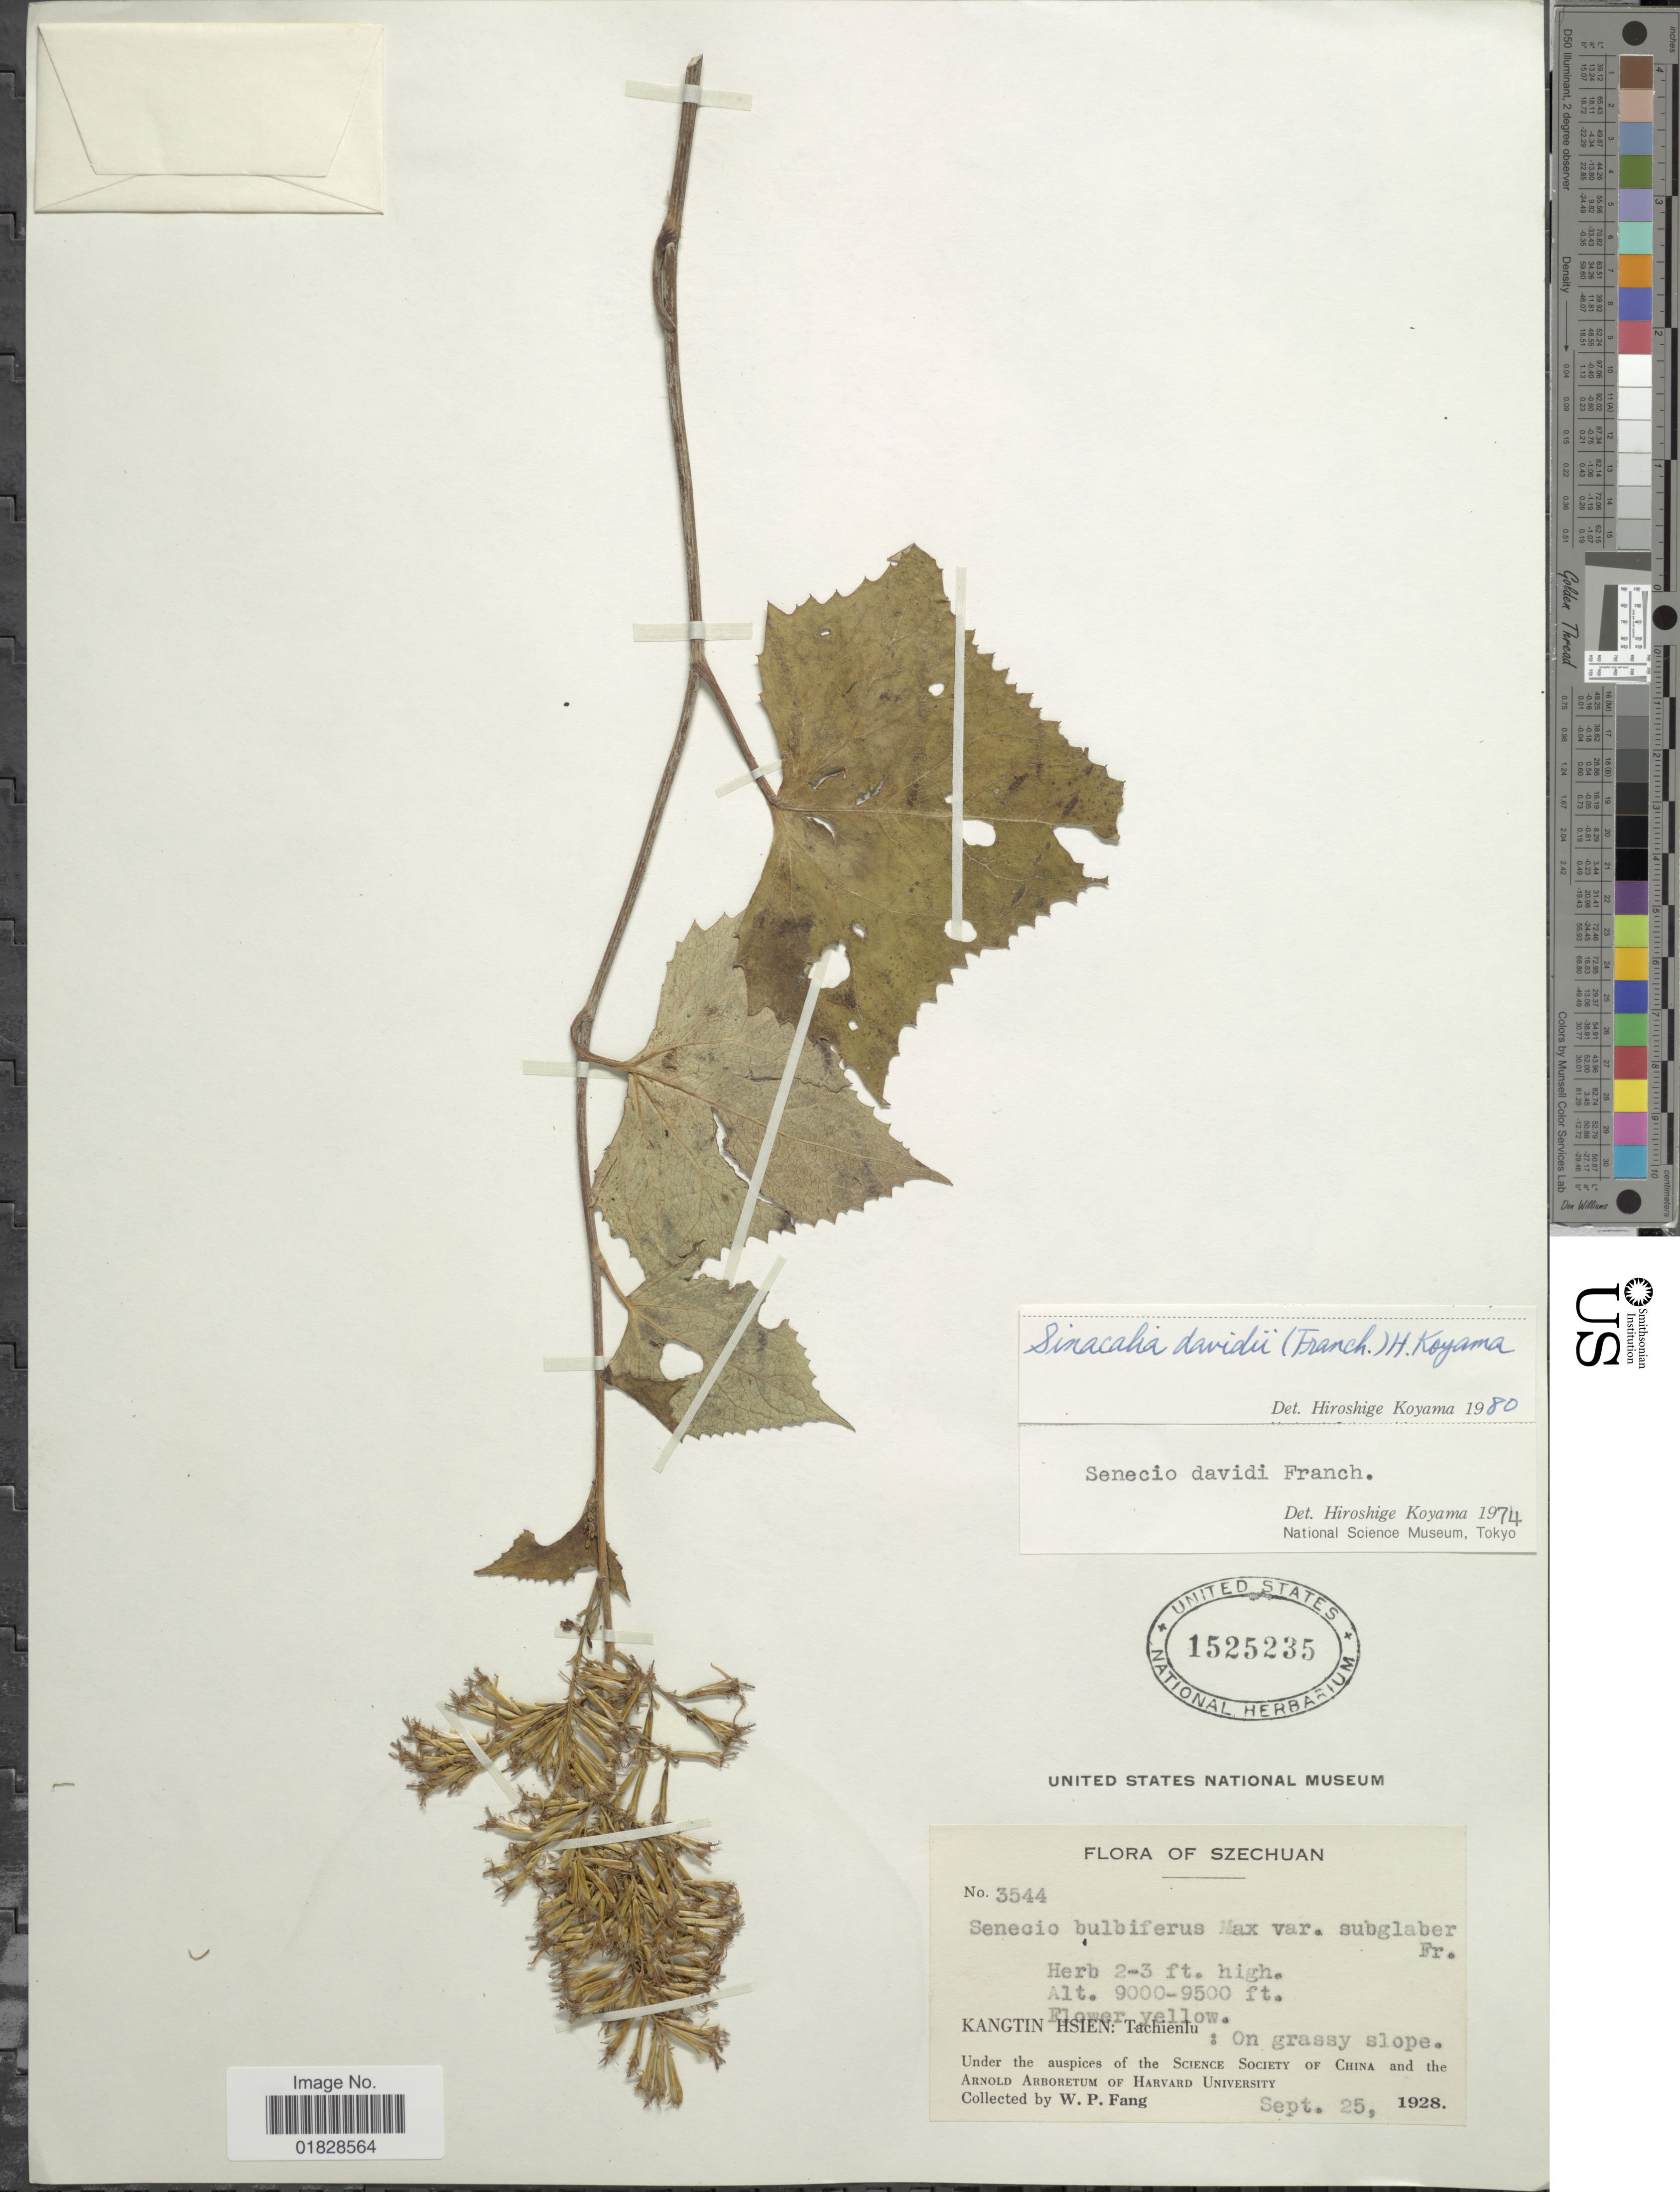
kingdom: Plantae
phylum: Tracheophyta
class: Magnoliopsida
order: Asterales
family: Asteraceae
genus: Sinacalia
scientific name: Sinacalia davidii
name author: (Franch.) Koyama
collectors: W. P. Fang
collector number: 3544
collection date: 1928-09-25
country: China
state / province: Sichuan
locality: Szechuan. Kangtin Hsien: Tachienlu: On grassy slope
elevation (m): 2743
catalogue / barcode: US 1525235